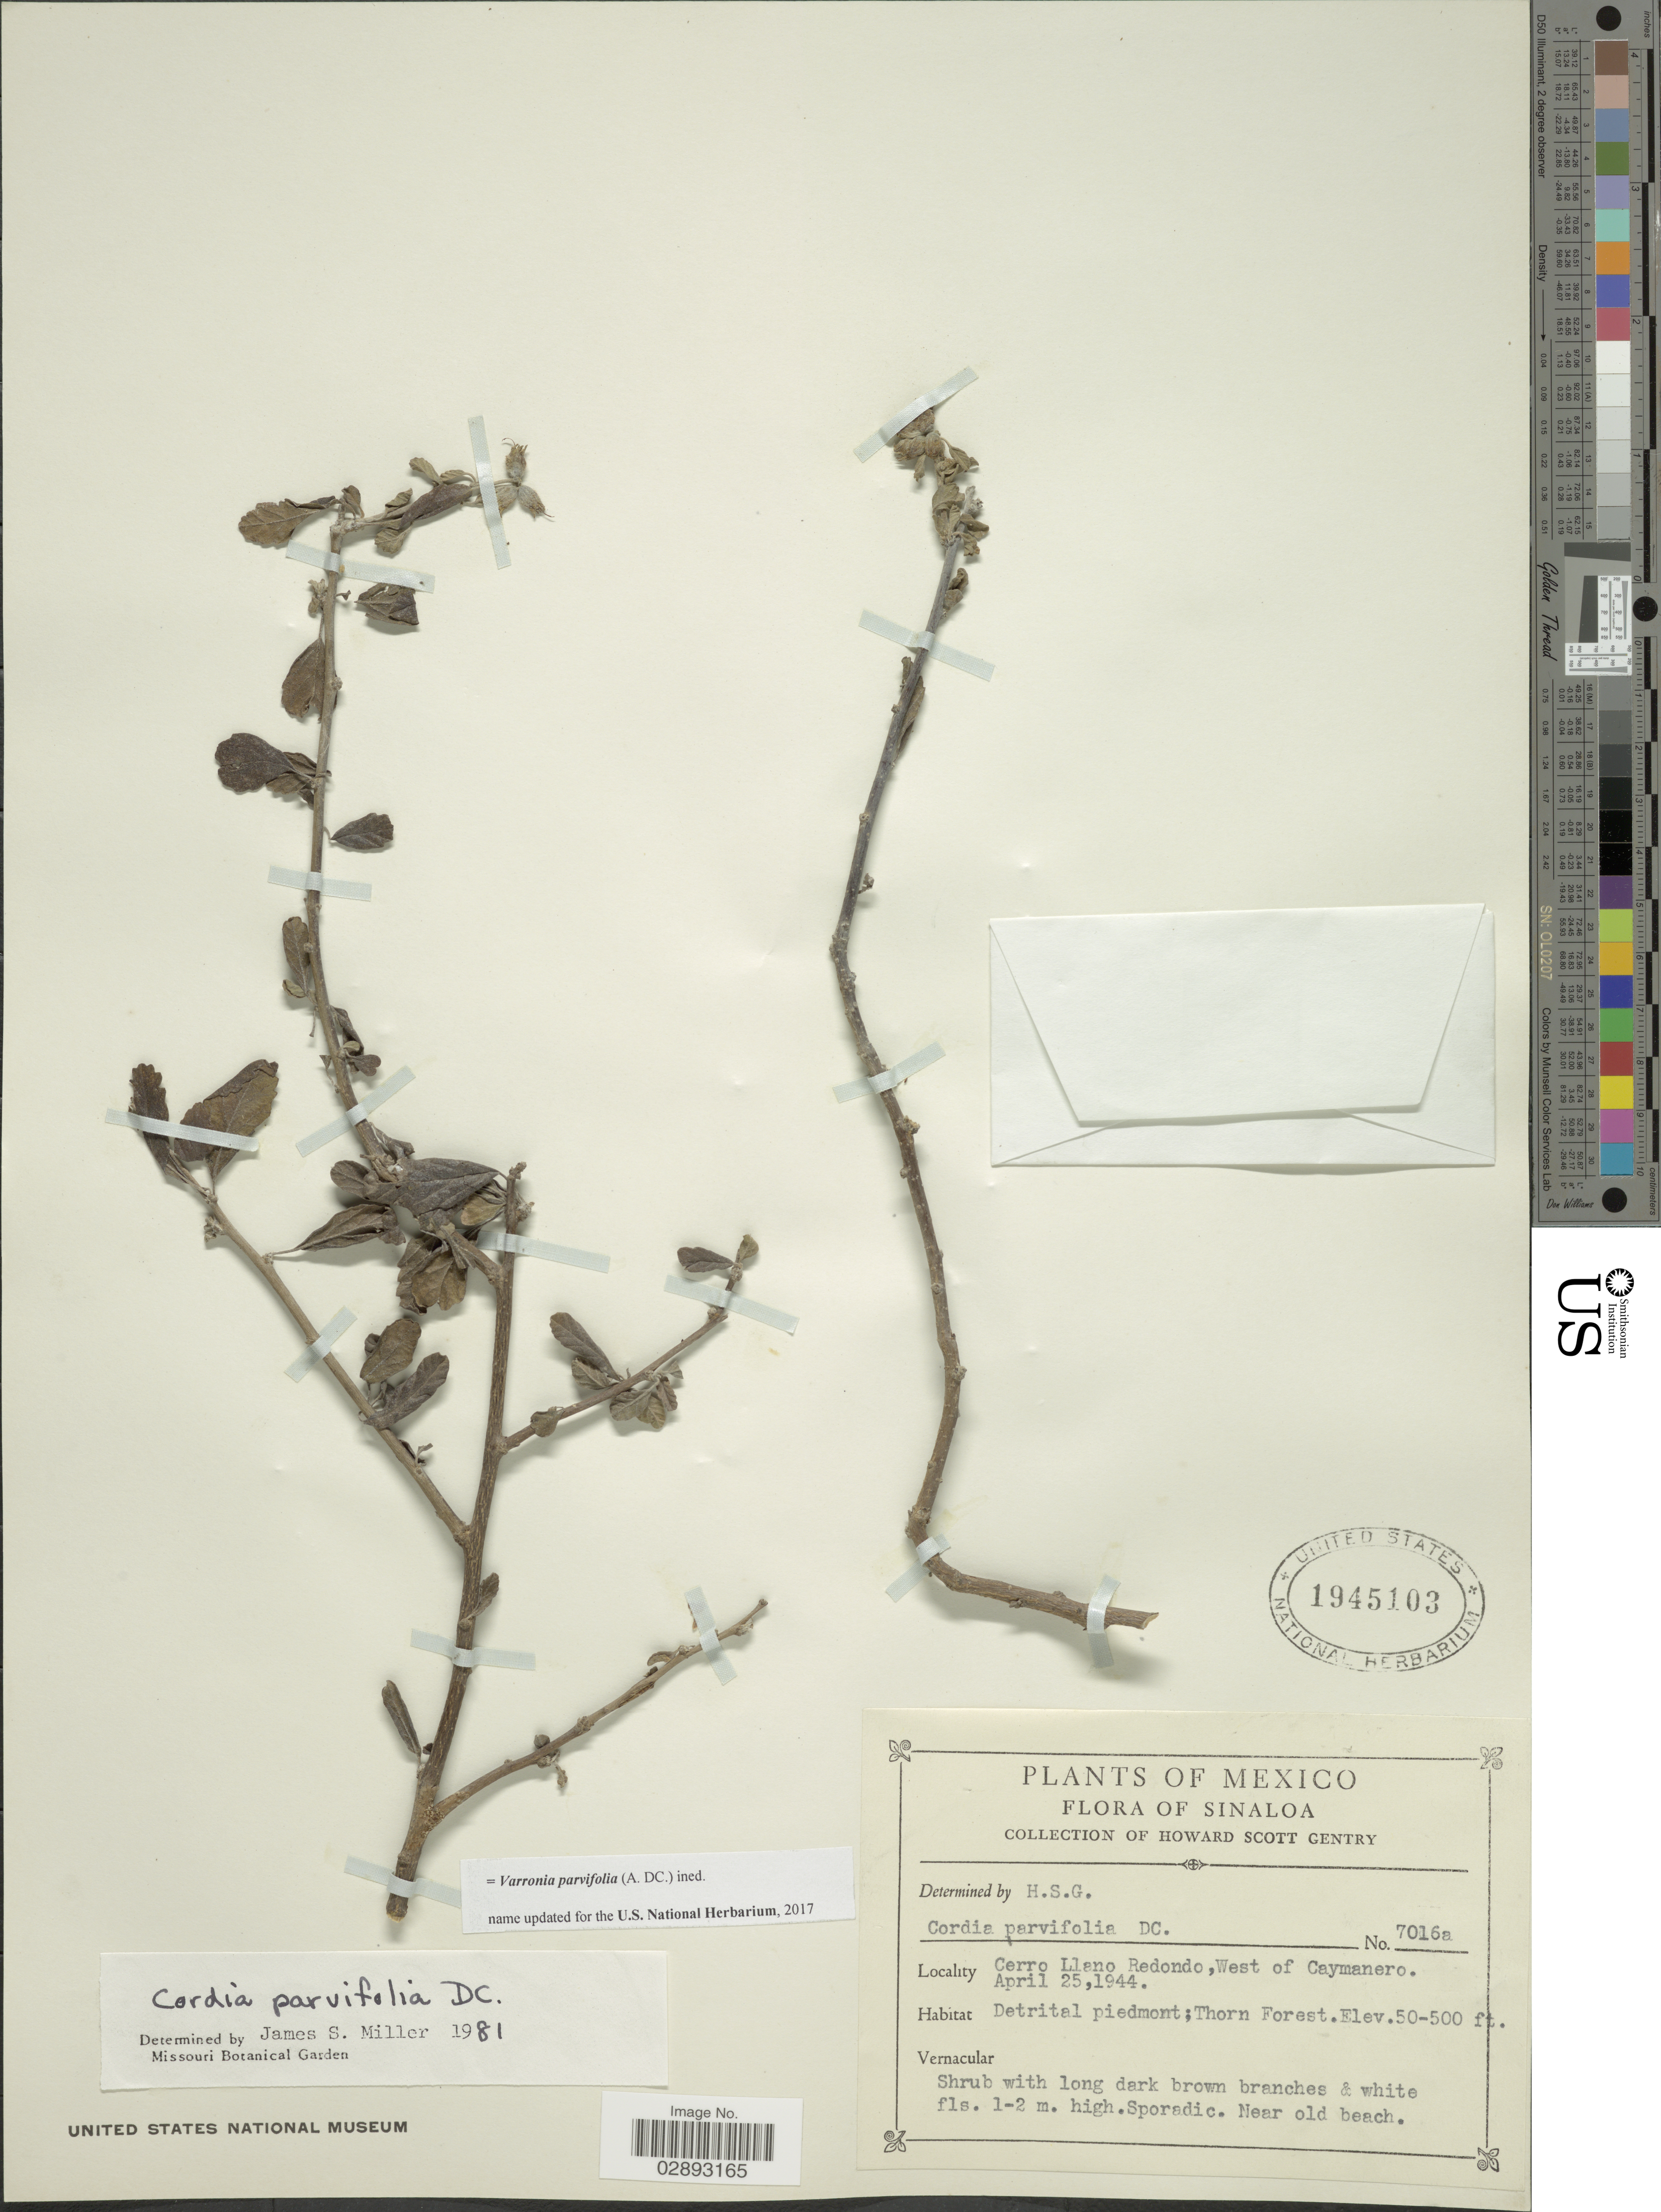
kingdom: Plantae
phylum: Tracheophyta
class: Magnoliopsida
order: Boraginales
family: Cordiaceae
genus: Varronia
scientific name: Varronia parvifolia (A. DC.) ined.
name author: (A. DC.)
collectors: H. S. Gentry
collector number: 7016a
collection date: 1944-04-25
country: Mexico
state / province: Sinaloa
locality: Cerro Llano, Redondo, West of Caymanero. Detrital piedmont; Thorn Forest.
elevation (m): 15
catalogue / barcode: US 1945103